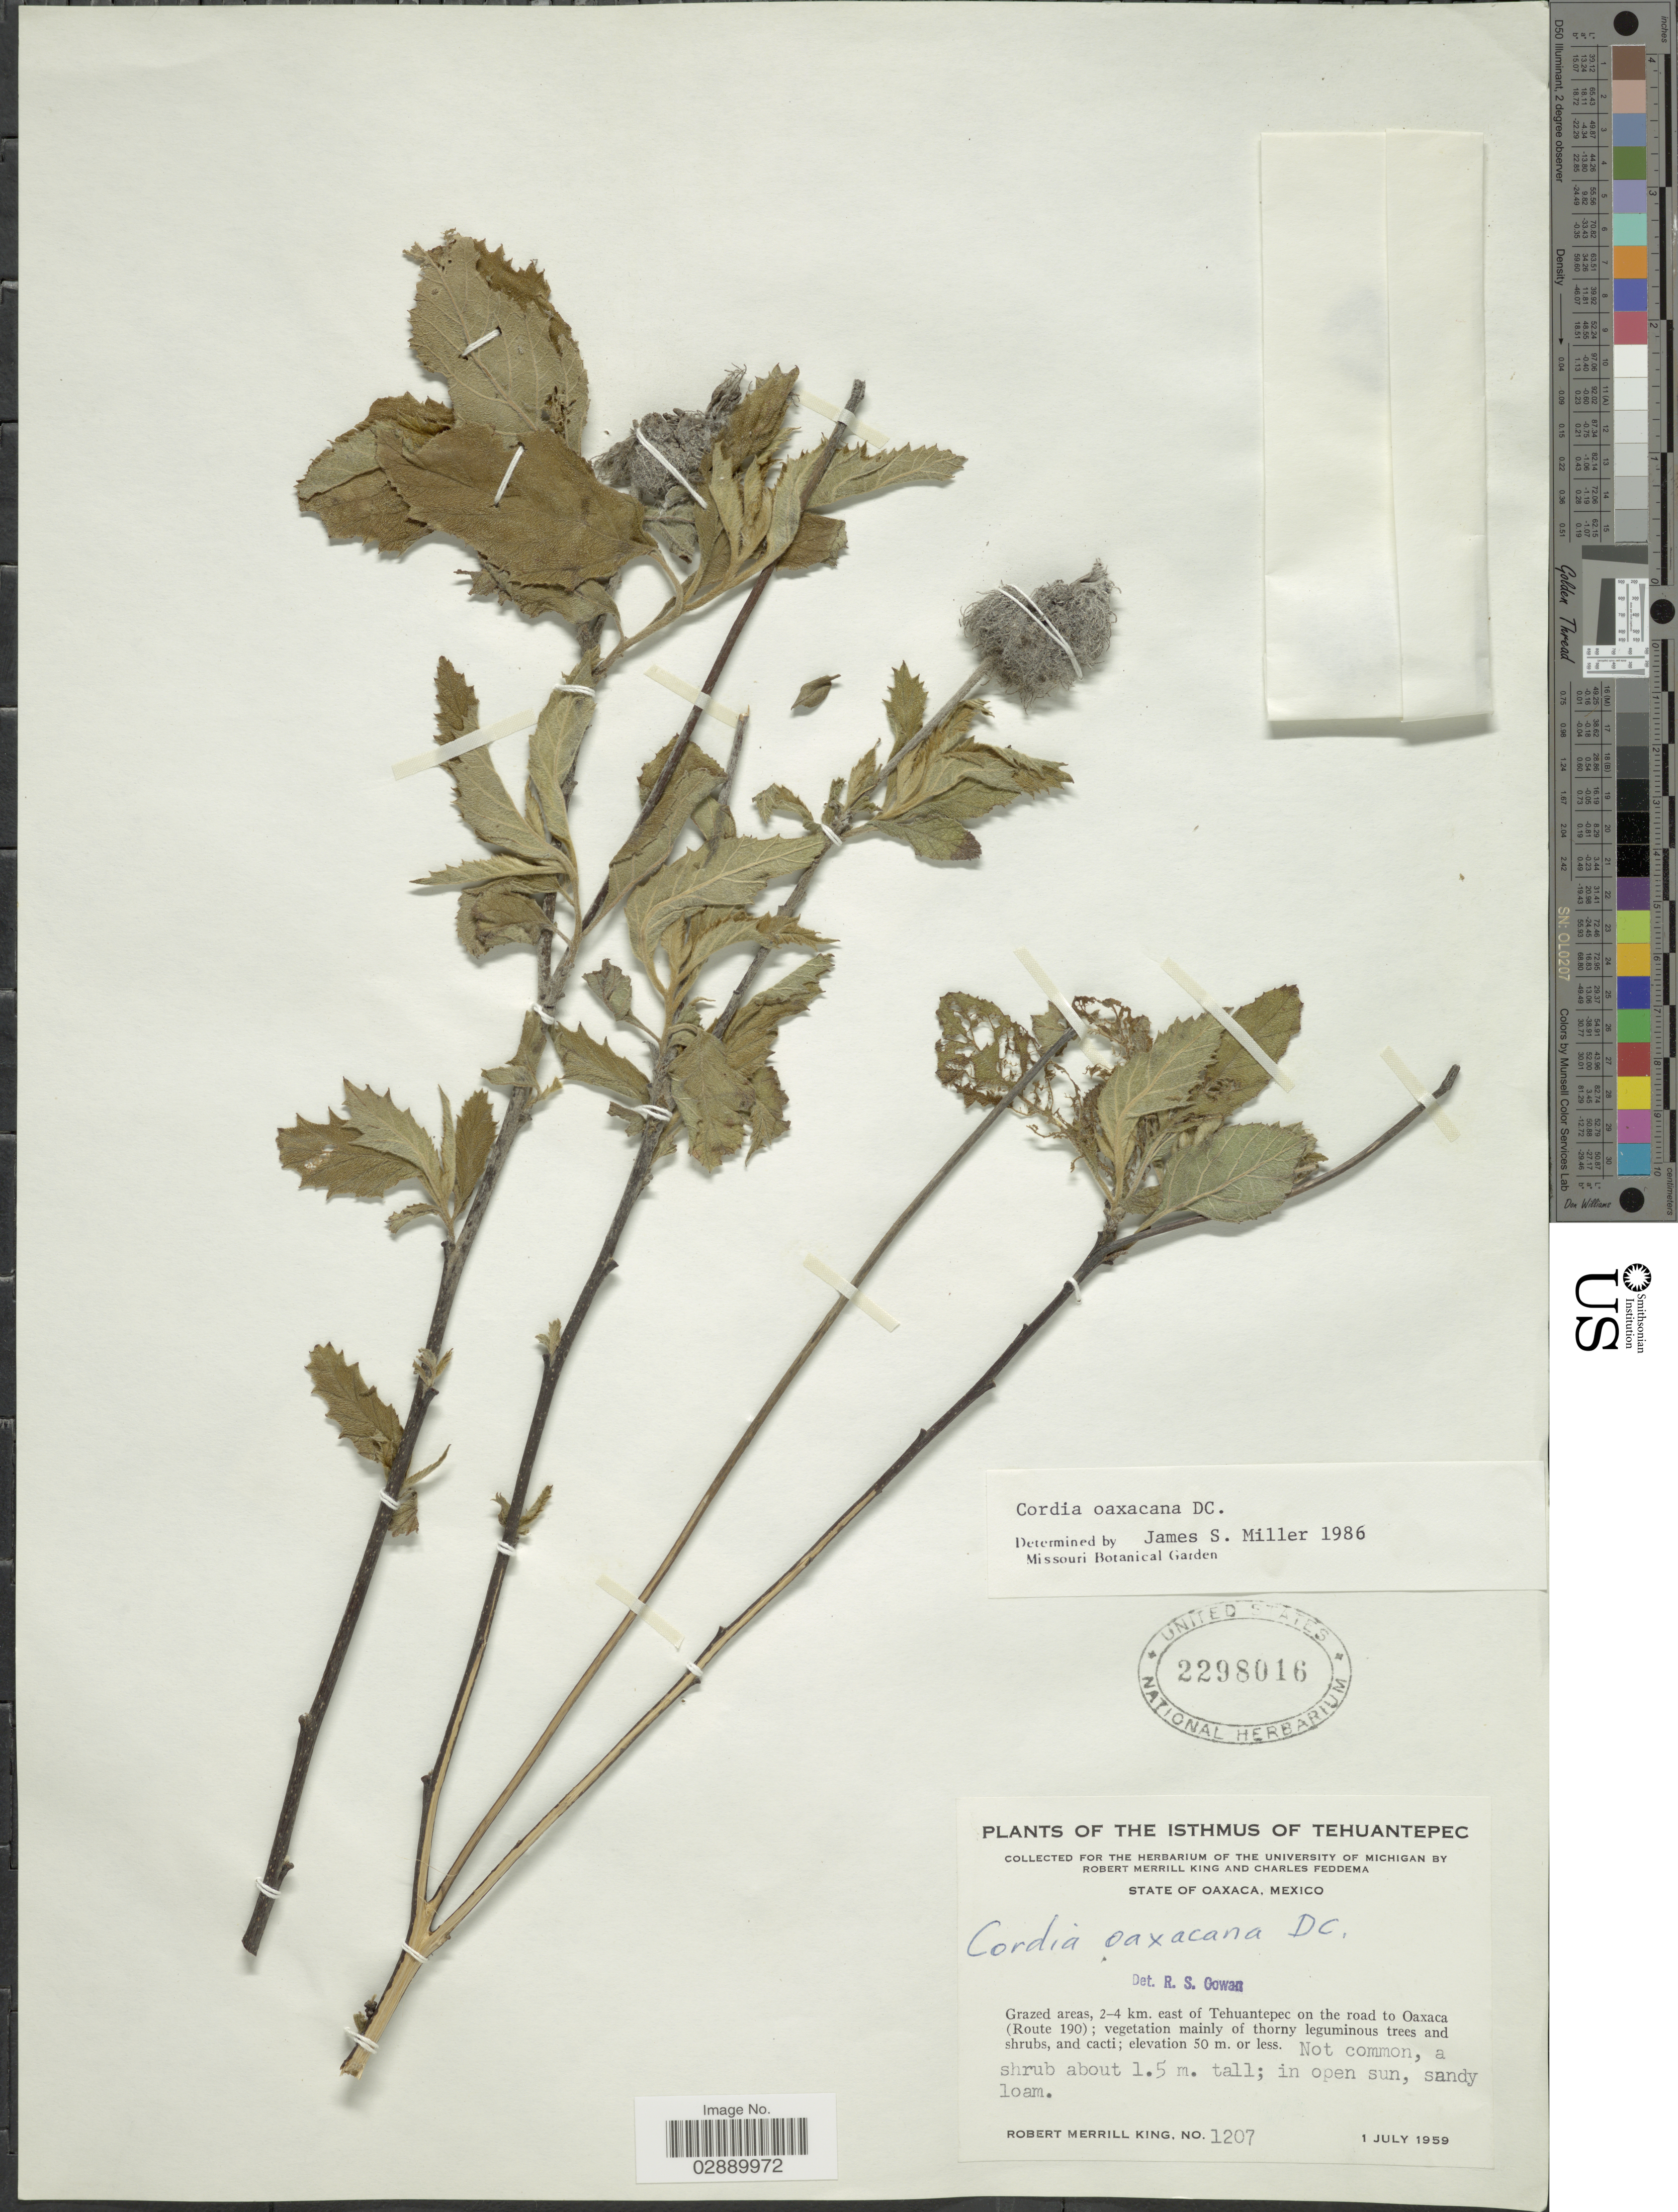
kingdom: Plantae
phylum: Tracheophyta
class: Magnoliopsida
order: Boraginales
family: Cordiaceae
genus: Cordia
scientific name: Cordia oaxacana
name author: A. DC.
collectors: R. M. King & C. Feddema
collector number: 1207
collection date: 1959-07-01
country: Mexico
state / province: Oaxaca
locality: Isthmus of Tehuantepec. 2-4 km. east of Tehuantepec on the road to Oaxaca (Route 190).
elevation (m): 50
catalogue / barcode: US 2298016